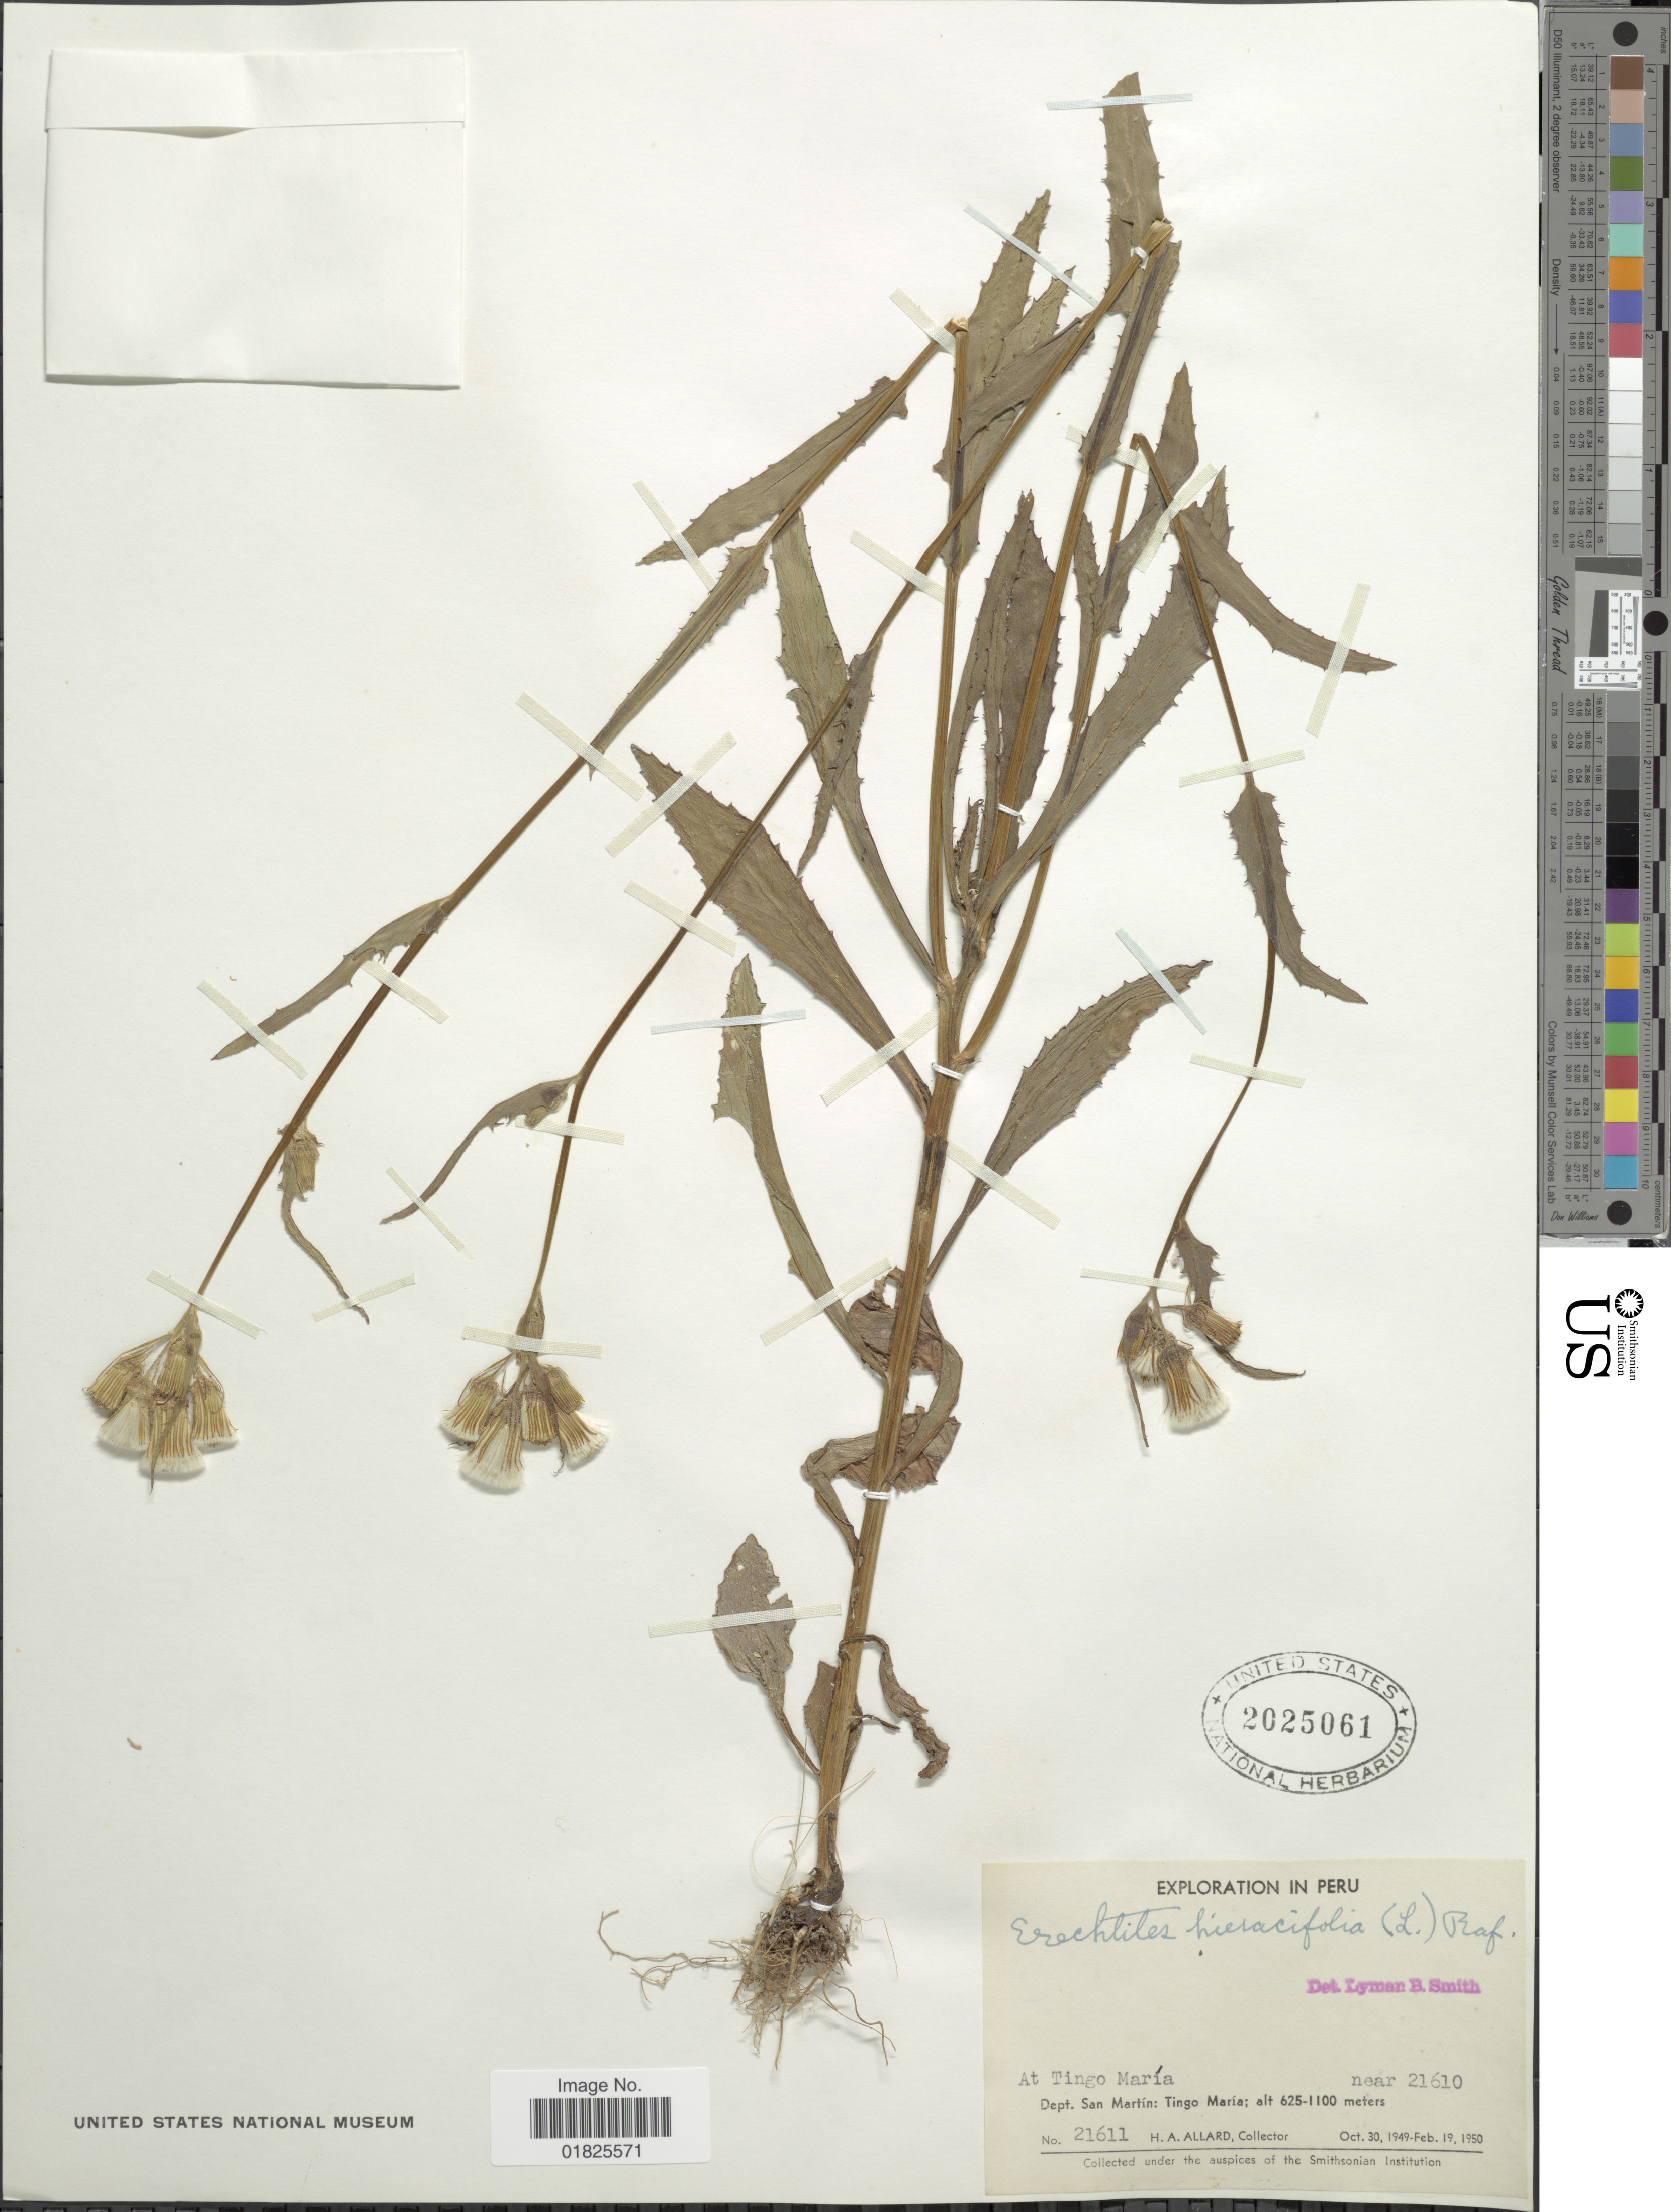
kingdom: Plantae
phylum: Tracheophyta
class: Magnoliopsida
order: Asterales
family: Asteraceae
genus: Erechtites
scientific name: Erechtites hieraciifolius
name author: (L.) Raf. ex DC.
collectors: H. A. Allard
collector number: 21611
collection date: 1949-10-30/1950-02-19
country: Peru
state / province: San Martín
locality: At Tingo Maria, near 21610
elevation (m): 625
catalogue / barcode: US 2025061